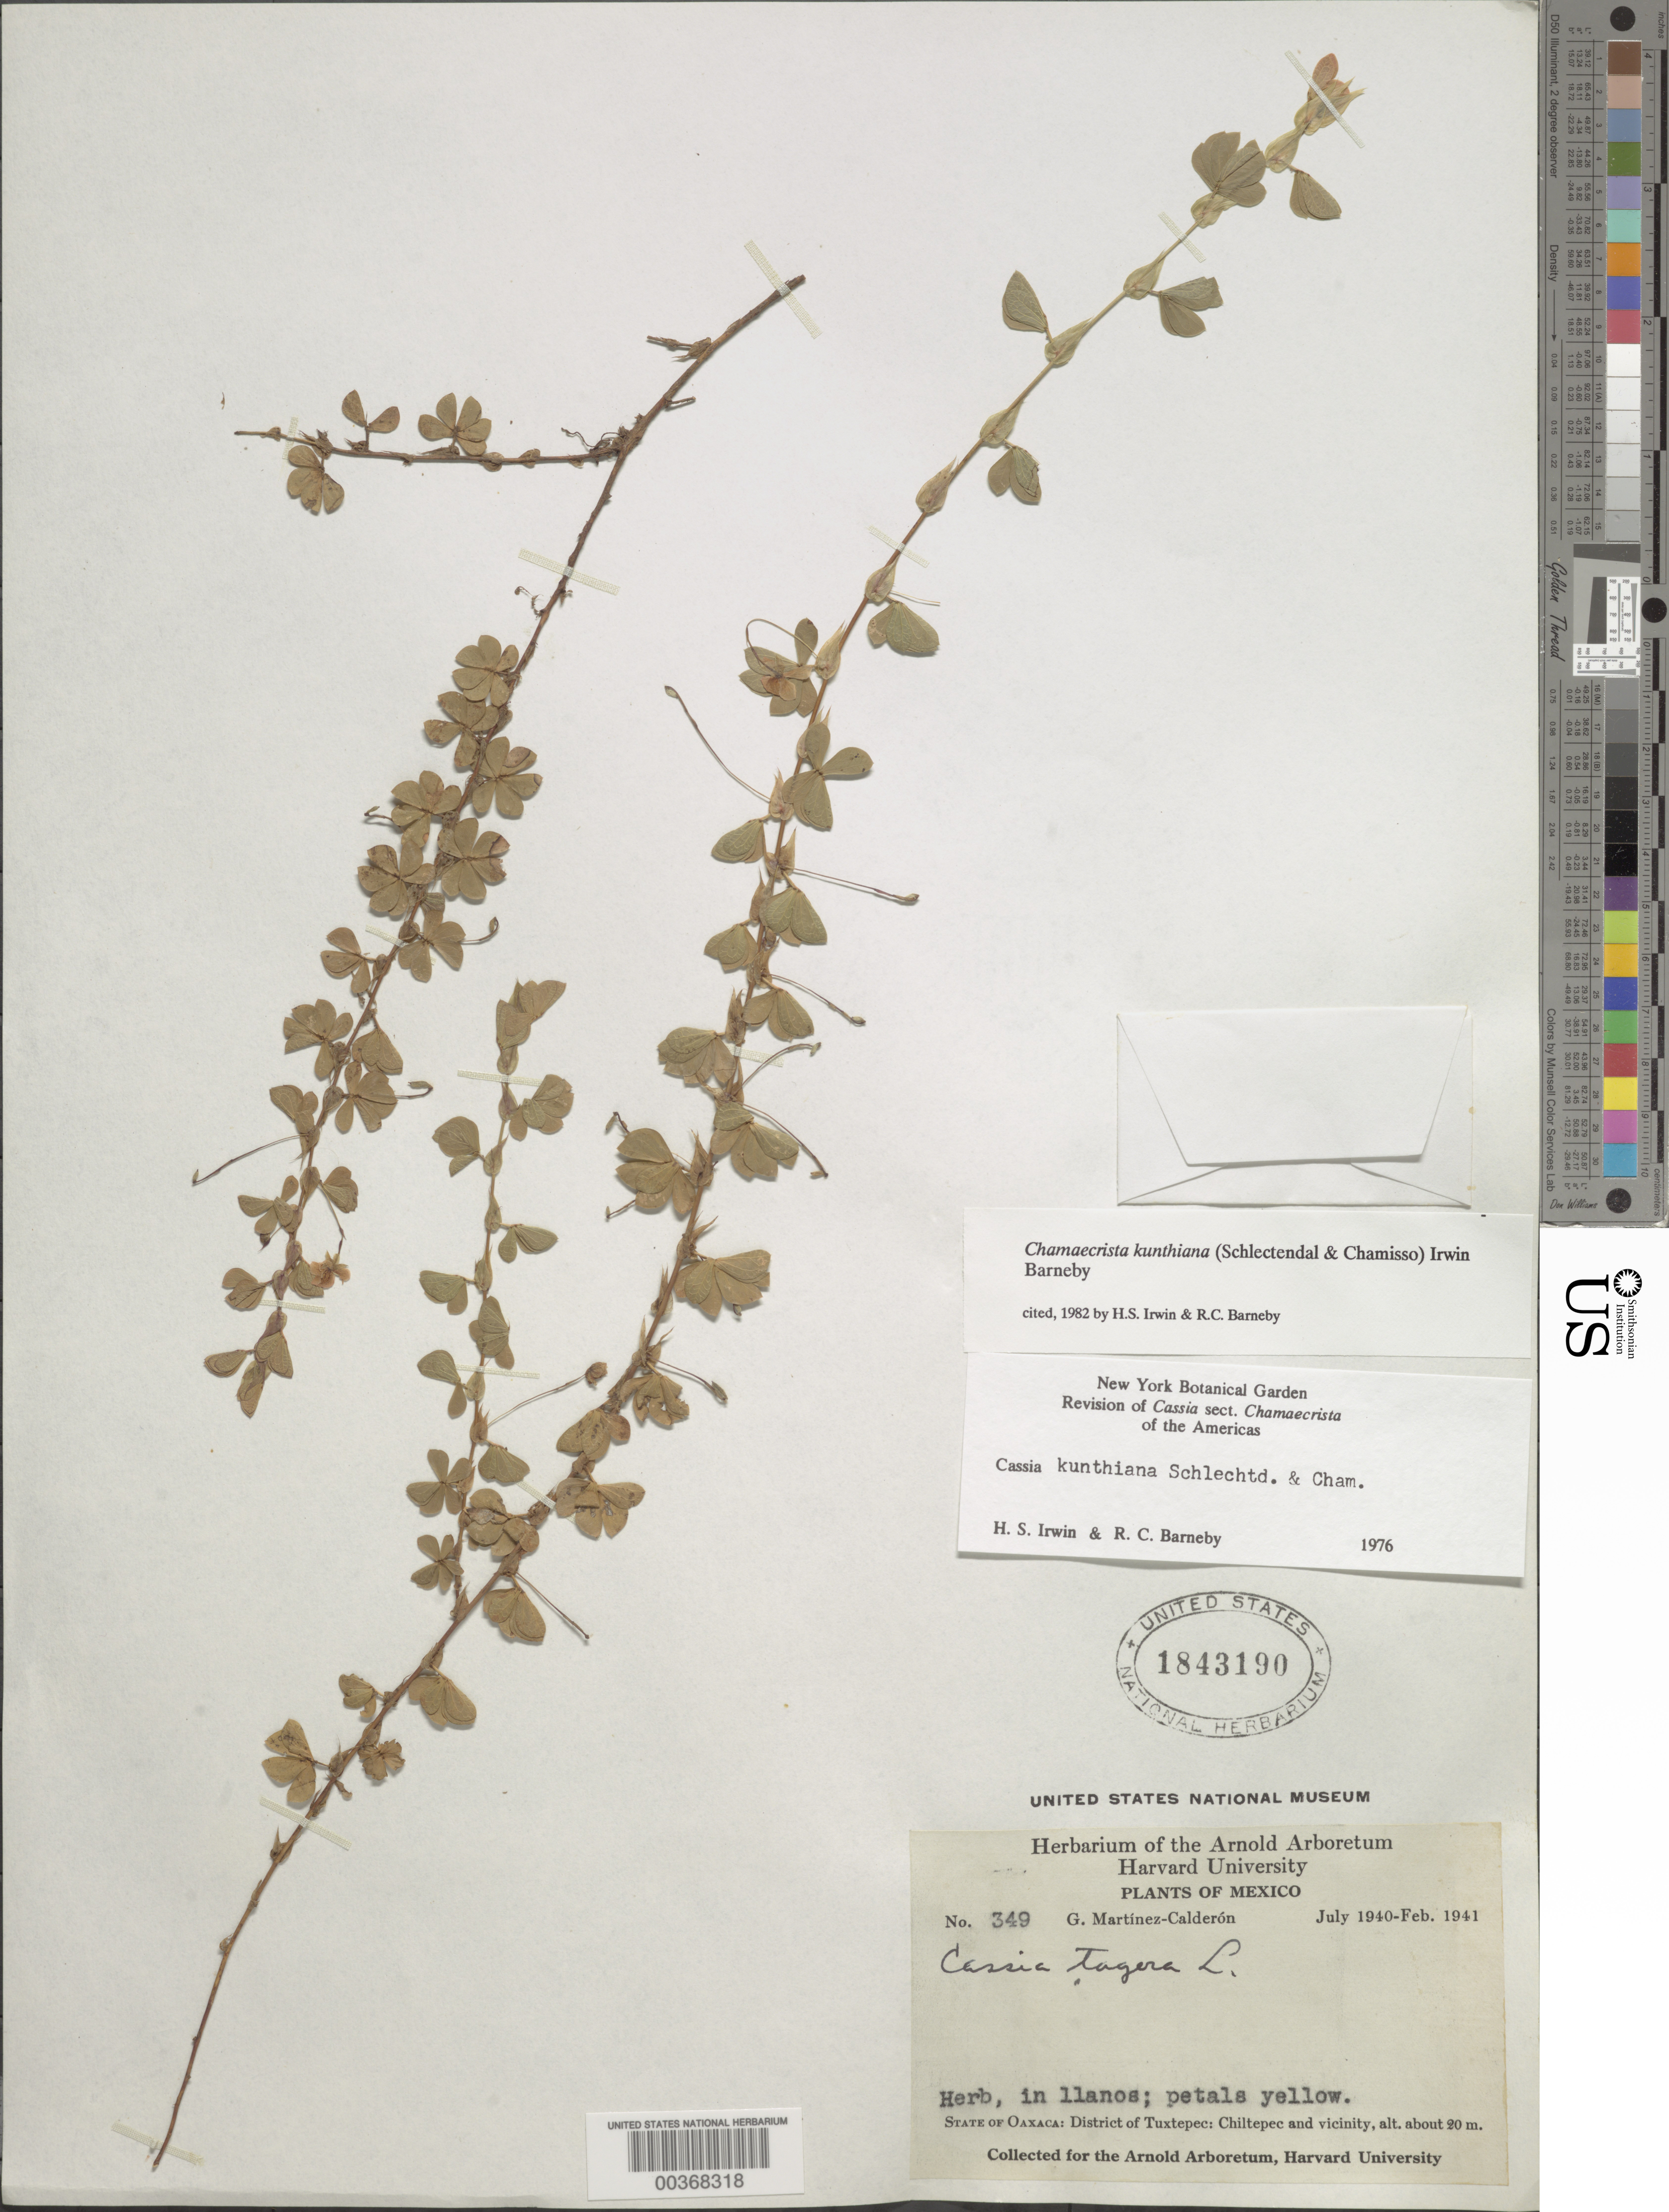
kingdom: Plantae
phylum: Tracheophyta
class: Magnoliopsida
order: Fabales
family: Fabaceae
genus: Chamaecrista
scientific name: Chamaecrista kunthiana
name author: (Schltdl. & Cham.) H.S. Irwin & Barneby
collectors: G. Martínez Calderón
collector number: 349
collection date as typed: Jul 1940 to -- Feb 1941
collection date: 1940-07/1941-02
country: Mexico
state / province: Oaxaca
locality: Tuxtepec dist., Chiltepec and vicinity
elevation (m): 20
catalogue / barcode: US 1843190